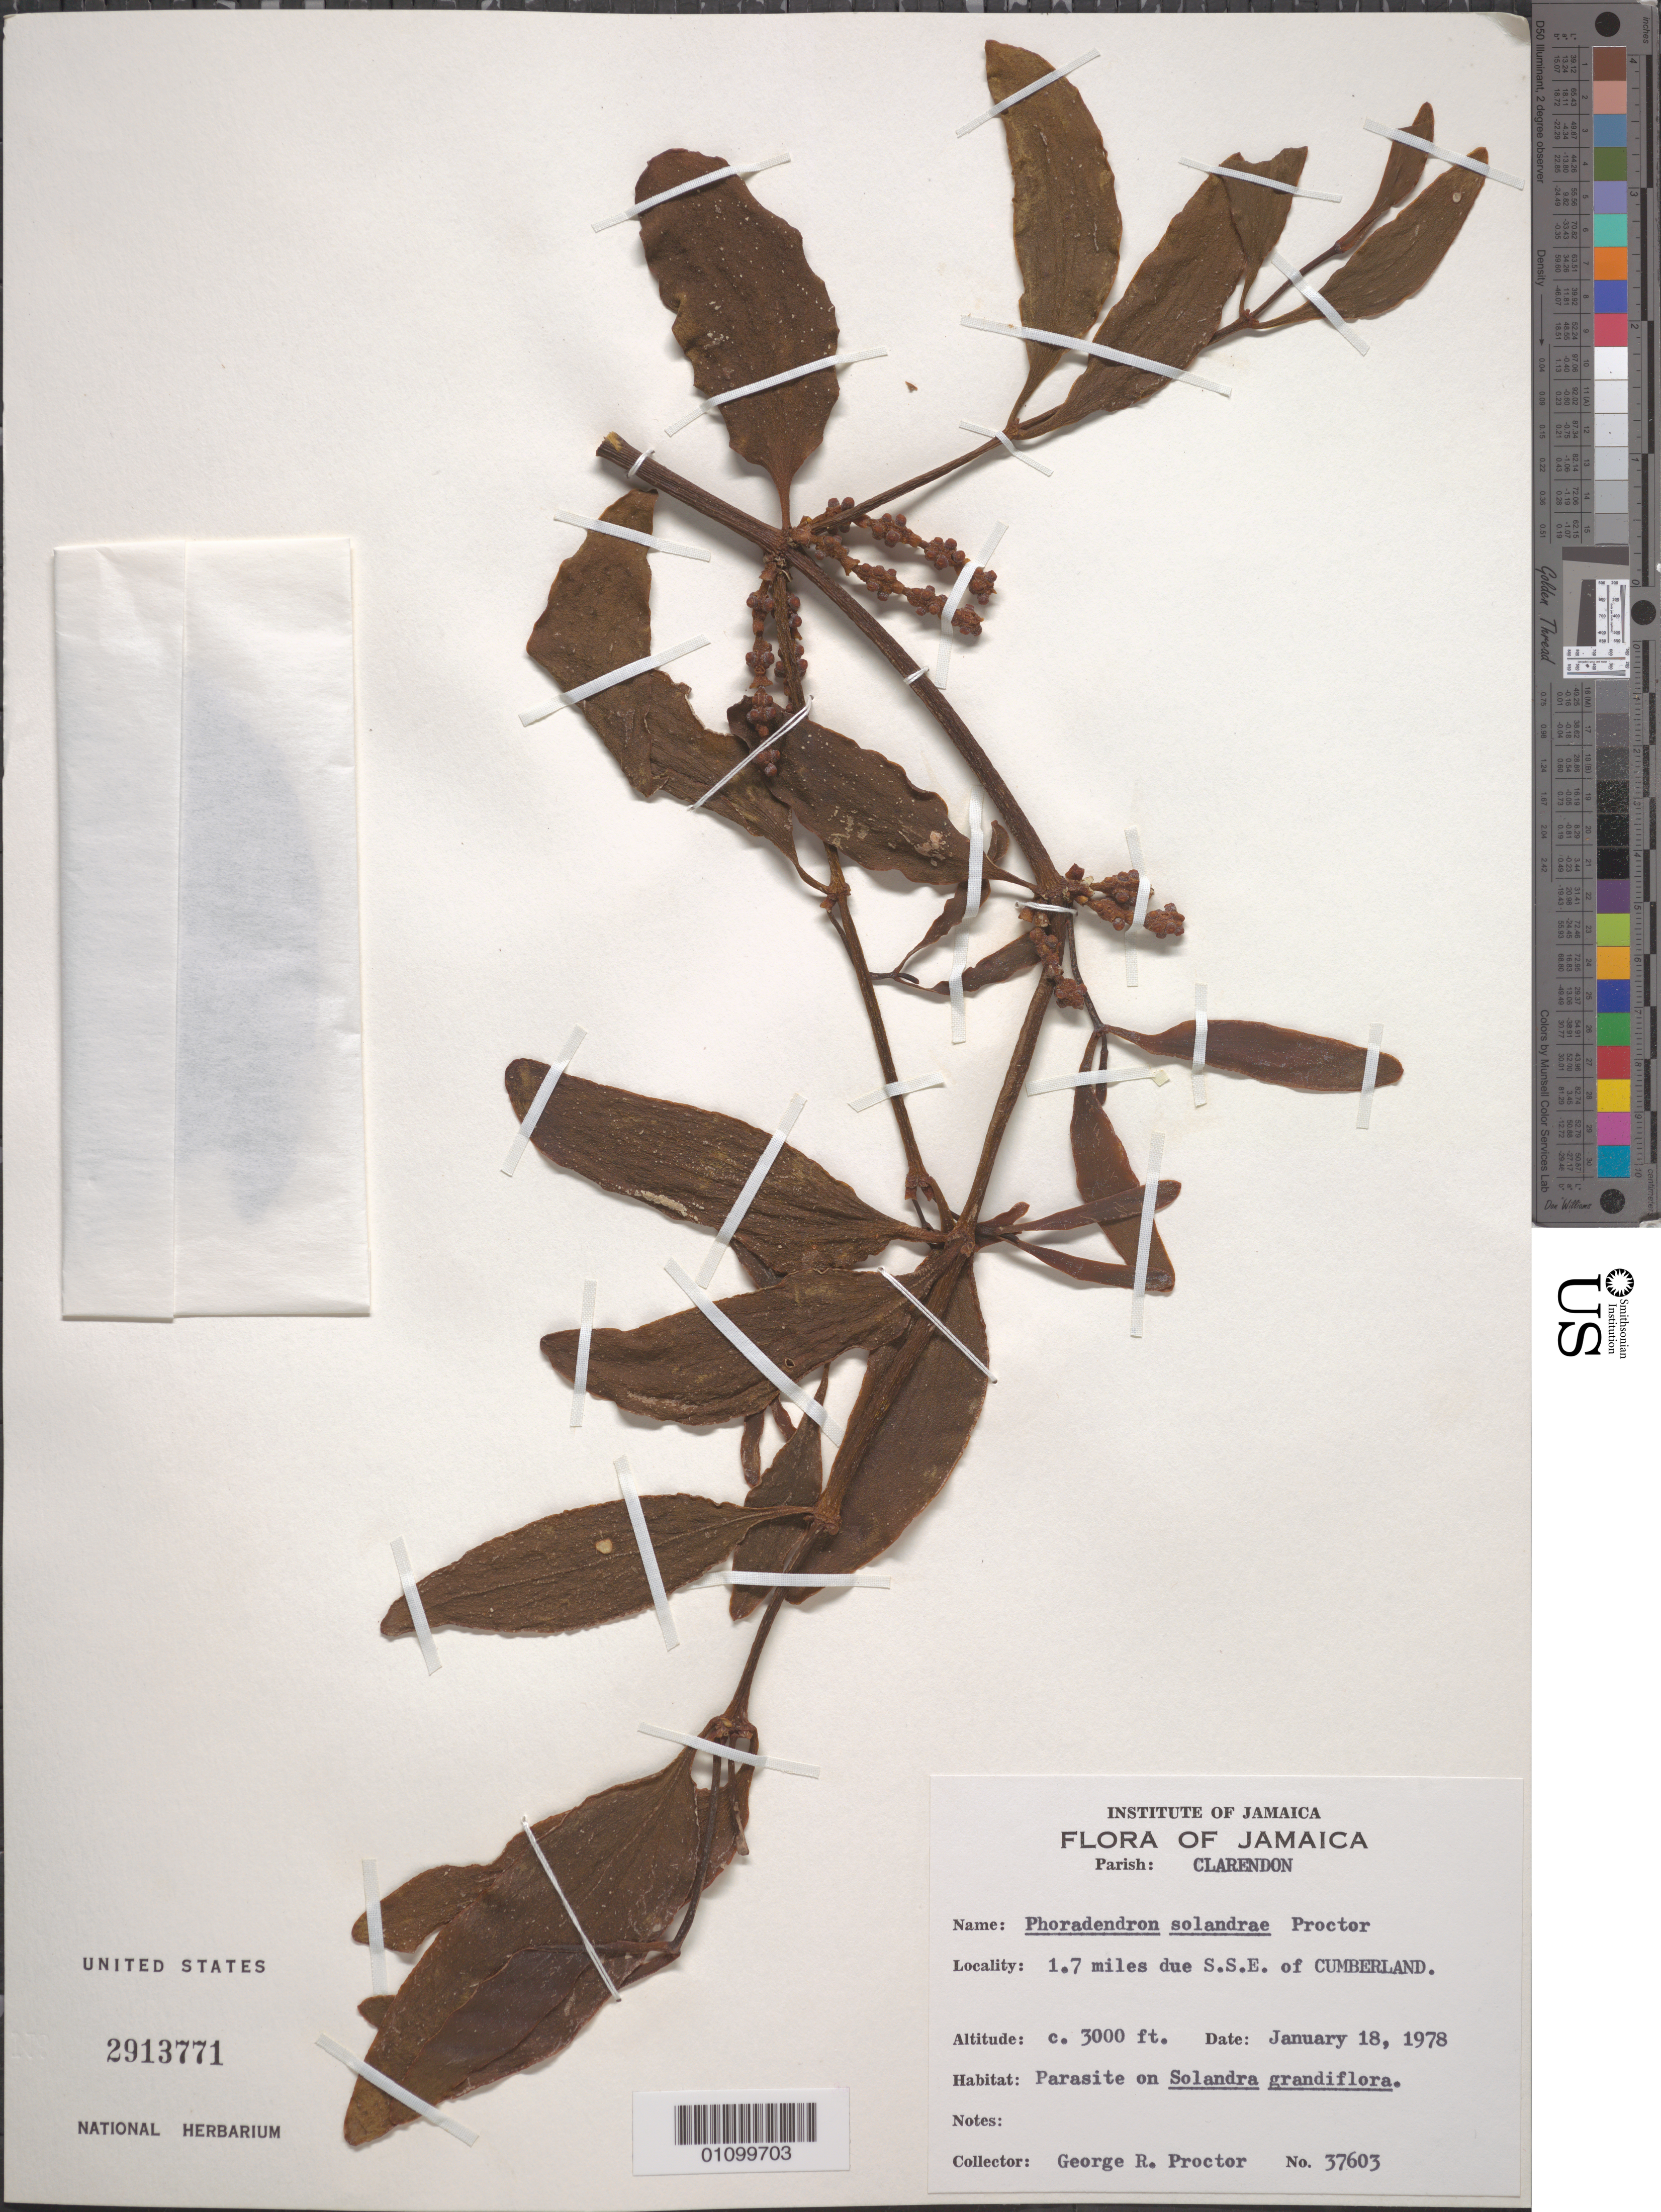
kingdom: Plantae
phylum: Tracheophyta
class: Magnoliopsida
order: Santalales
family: Viscaceae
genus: Phoradendron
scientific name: Phoradendron solandrae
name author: Proctor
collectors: G. R. Proctor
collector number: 37603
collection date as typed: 18 Jan 1978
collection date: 1978-01-18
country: Jamaica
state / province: Clarendon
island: Jamaica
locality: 1.7 miles due S.S.E. of Cumberland.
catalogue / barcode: US 2913771